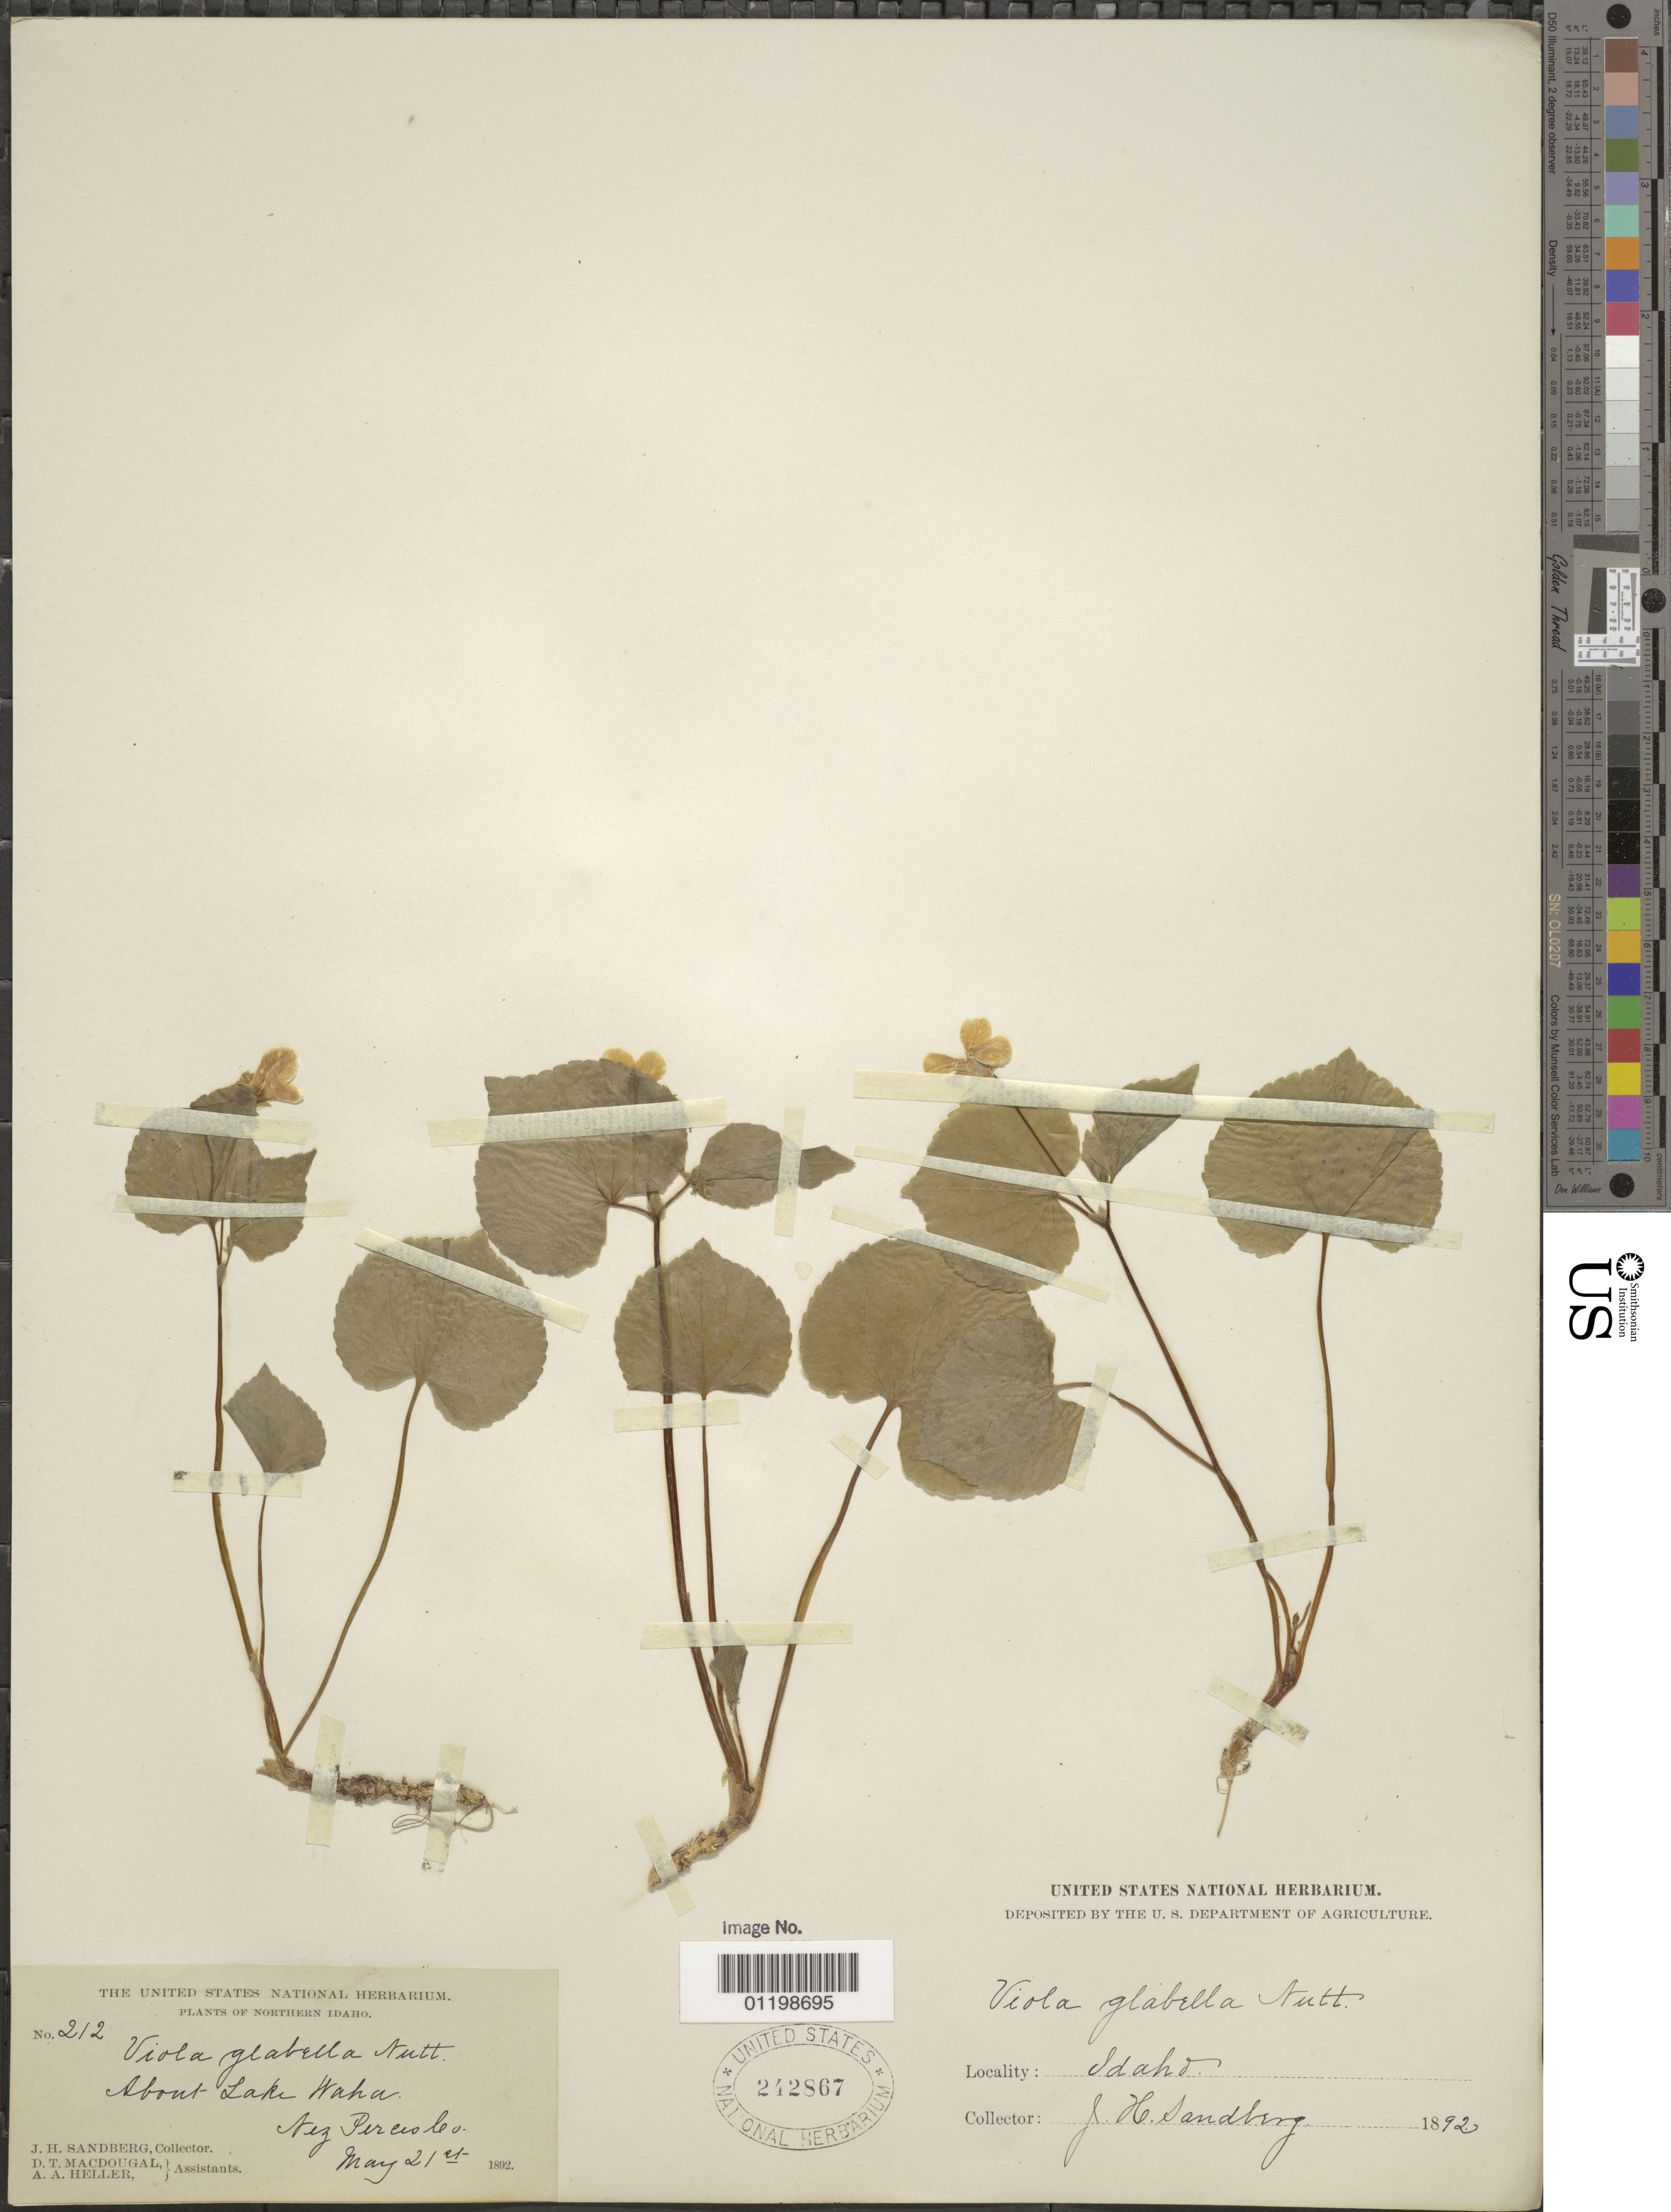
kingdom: Plantae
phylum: Tracheophyta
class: Magnoliopsida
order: Malpighiales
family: Violaceae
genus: Viola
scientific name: Viola glabella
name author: Nutt.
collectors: J. H. Sandberg, D. T. MacDougal & A. A. Heller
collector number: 212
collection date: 1892-05-21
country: United States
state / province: Idaho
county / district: Nez Perce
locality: about Lake Waha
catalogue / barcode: US 242867